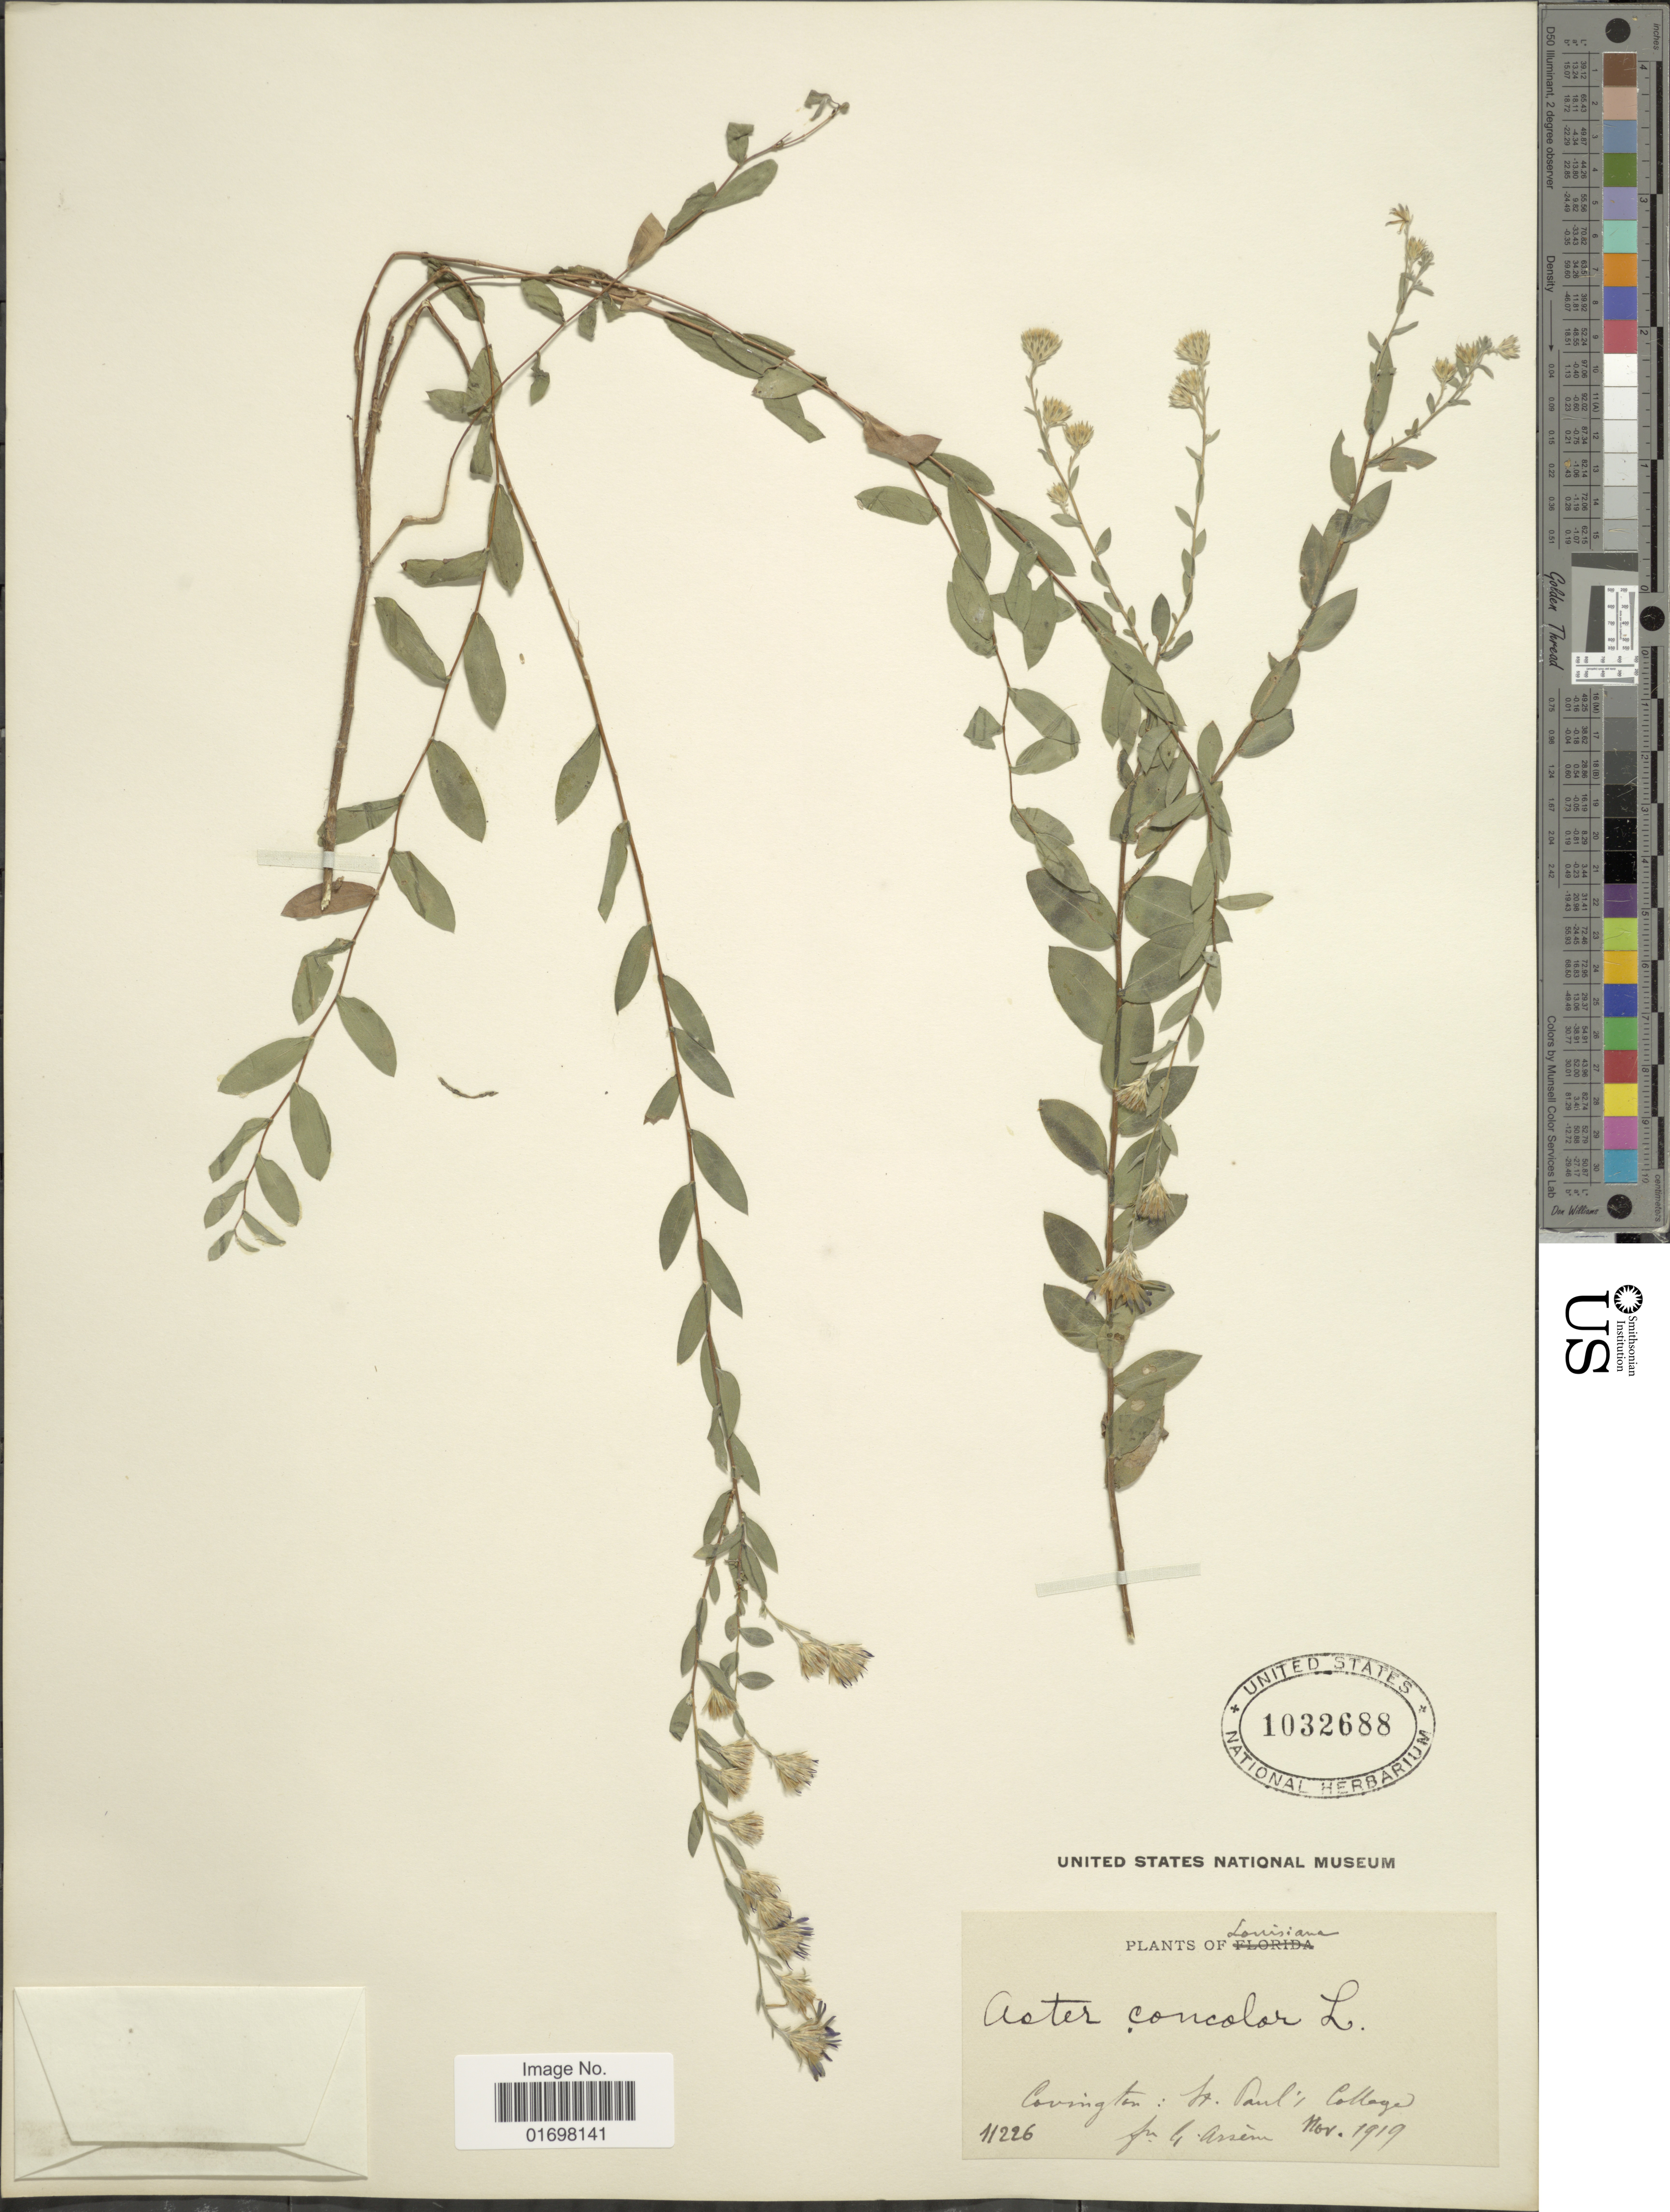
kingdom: Plantae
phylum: Tracheophyta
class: Magnoliopsida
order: Asterales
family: Asteraceae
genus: Symphyotrichum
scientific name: Symphyotrichum concolor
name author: (L.) G.L. Nesom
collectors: Bro. G. Arsène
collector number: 11226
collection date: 1919-11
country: United States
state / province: Louisiana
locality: Covington: St Paul's College.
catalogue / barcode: US 1032688